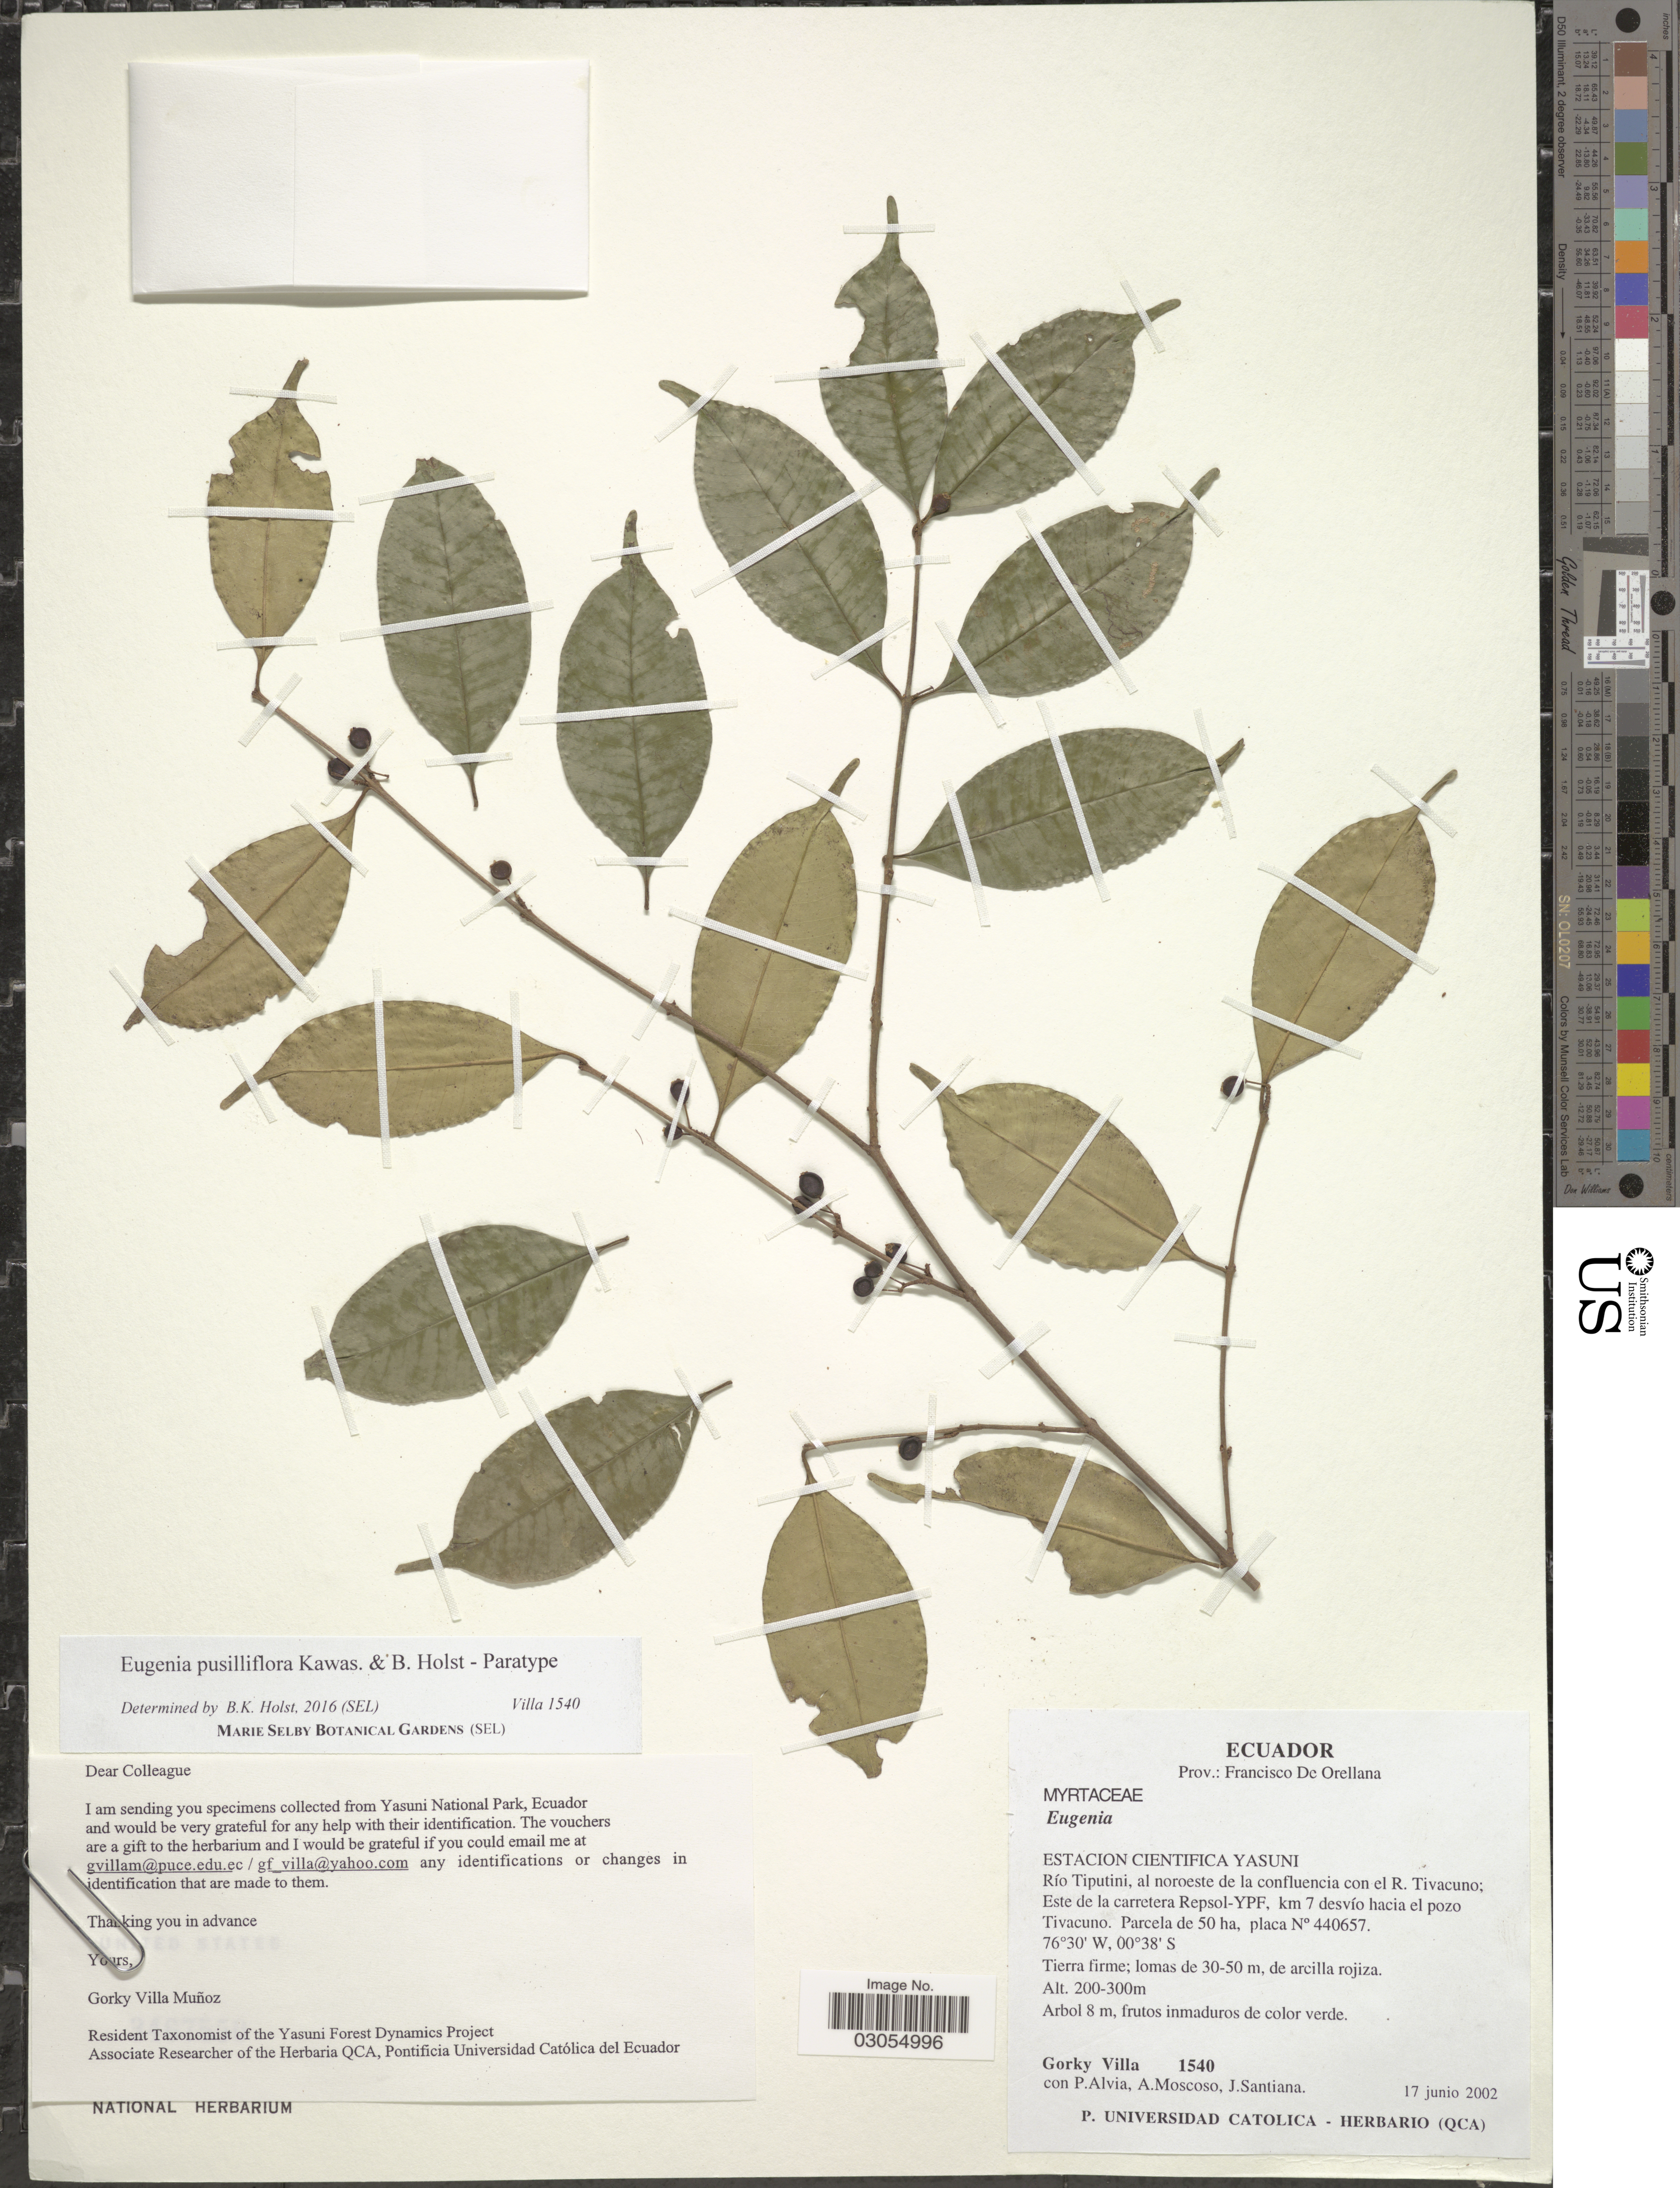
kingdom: Plantae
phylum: Tracheophyta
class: Magnoliopsida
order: Myrtales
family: Myrtaceae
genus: Eugenia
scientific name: Eugenia pusilliflora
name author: M.L. Kawas. & B. Holst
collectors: G. Villa, P. Alvia, A. Moscoso & J. Santiana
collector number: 1540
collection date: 2002-06-17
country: Ecuador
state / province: Orellana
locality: Prov.: Francisco De Orellana, Estacion Cientifica Yasuni, Río Tiputini, al noroeste de la confluencia con el R. Tivacuno; Este de la carretera Repsol-YPF, km 7 desvío hacia el pozo Tivacuno.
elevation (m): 200